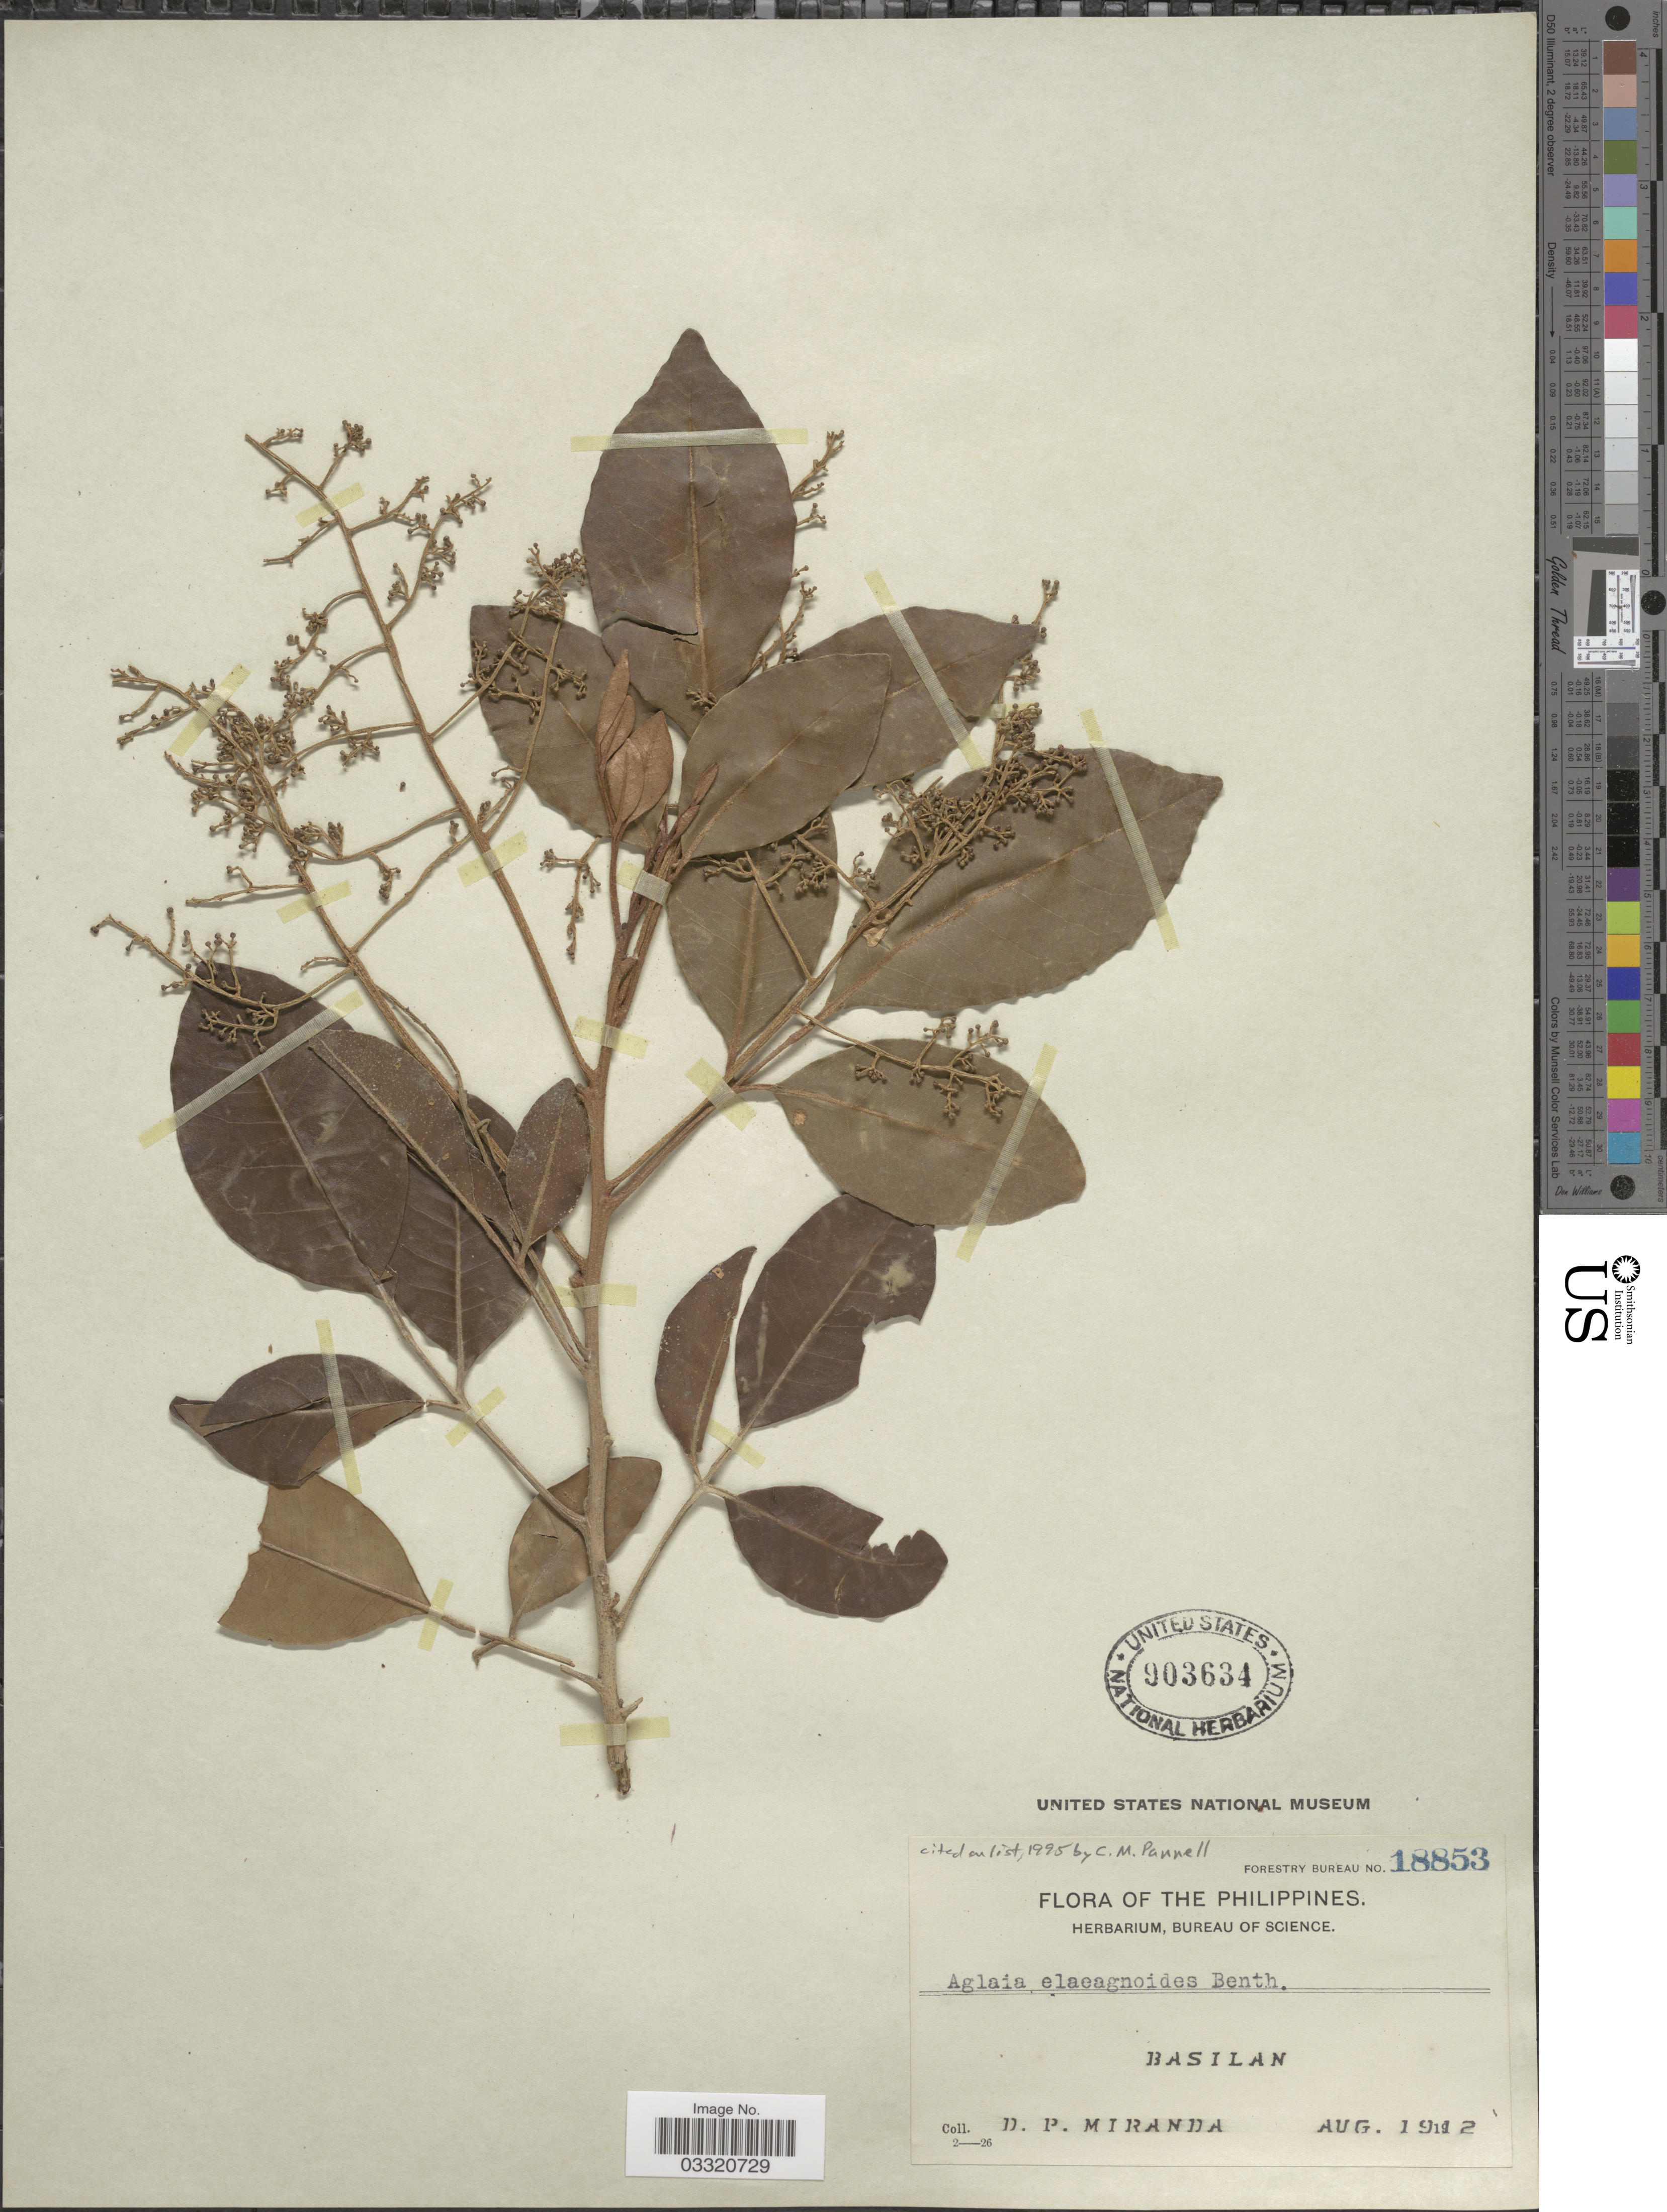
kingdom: Plantae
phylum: Tracheophyta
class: Magnoliopsida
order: Sapindales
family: Meliaceae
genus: Aglaia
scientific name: Aglaia elaeagnoidea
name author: (A. Juss.) Benth.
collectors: D. P. Miranda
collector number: Forestry Bureau 18853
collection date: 1912-01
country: Philippines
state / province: Muslim Mindanao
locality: Basilan.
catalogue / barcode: US 903634